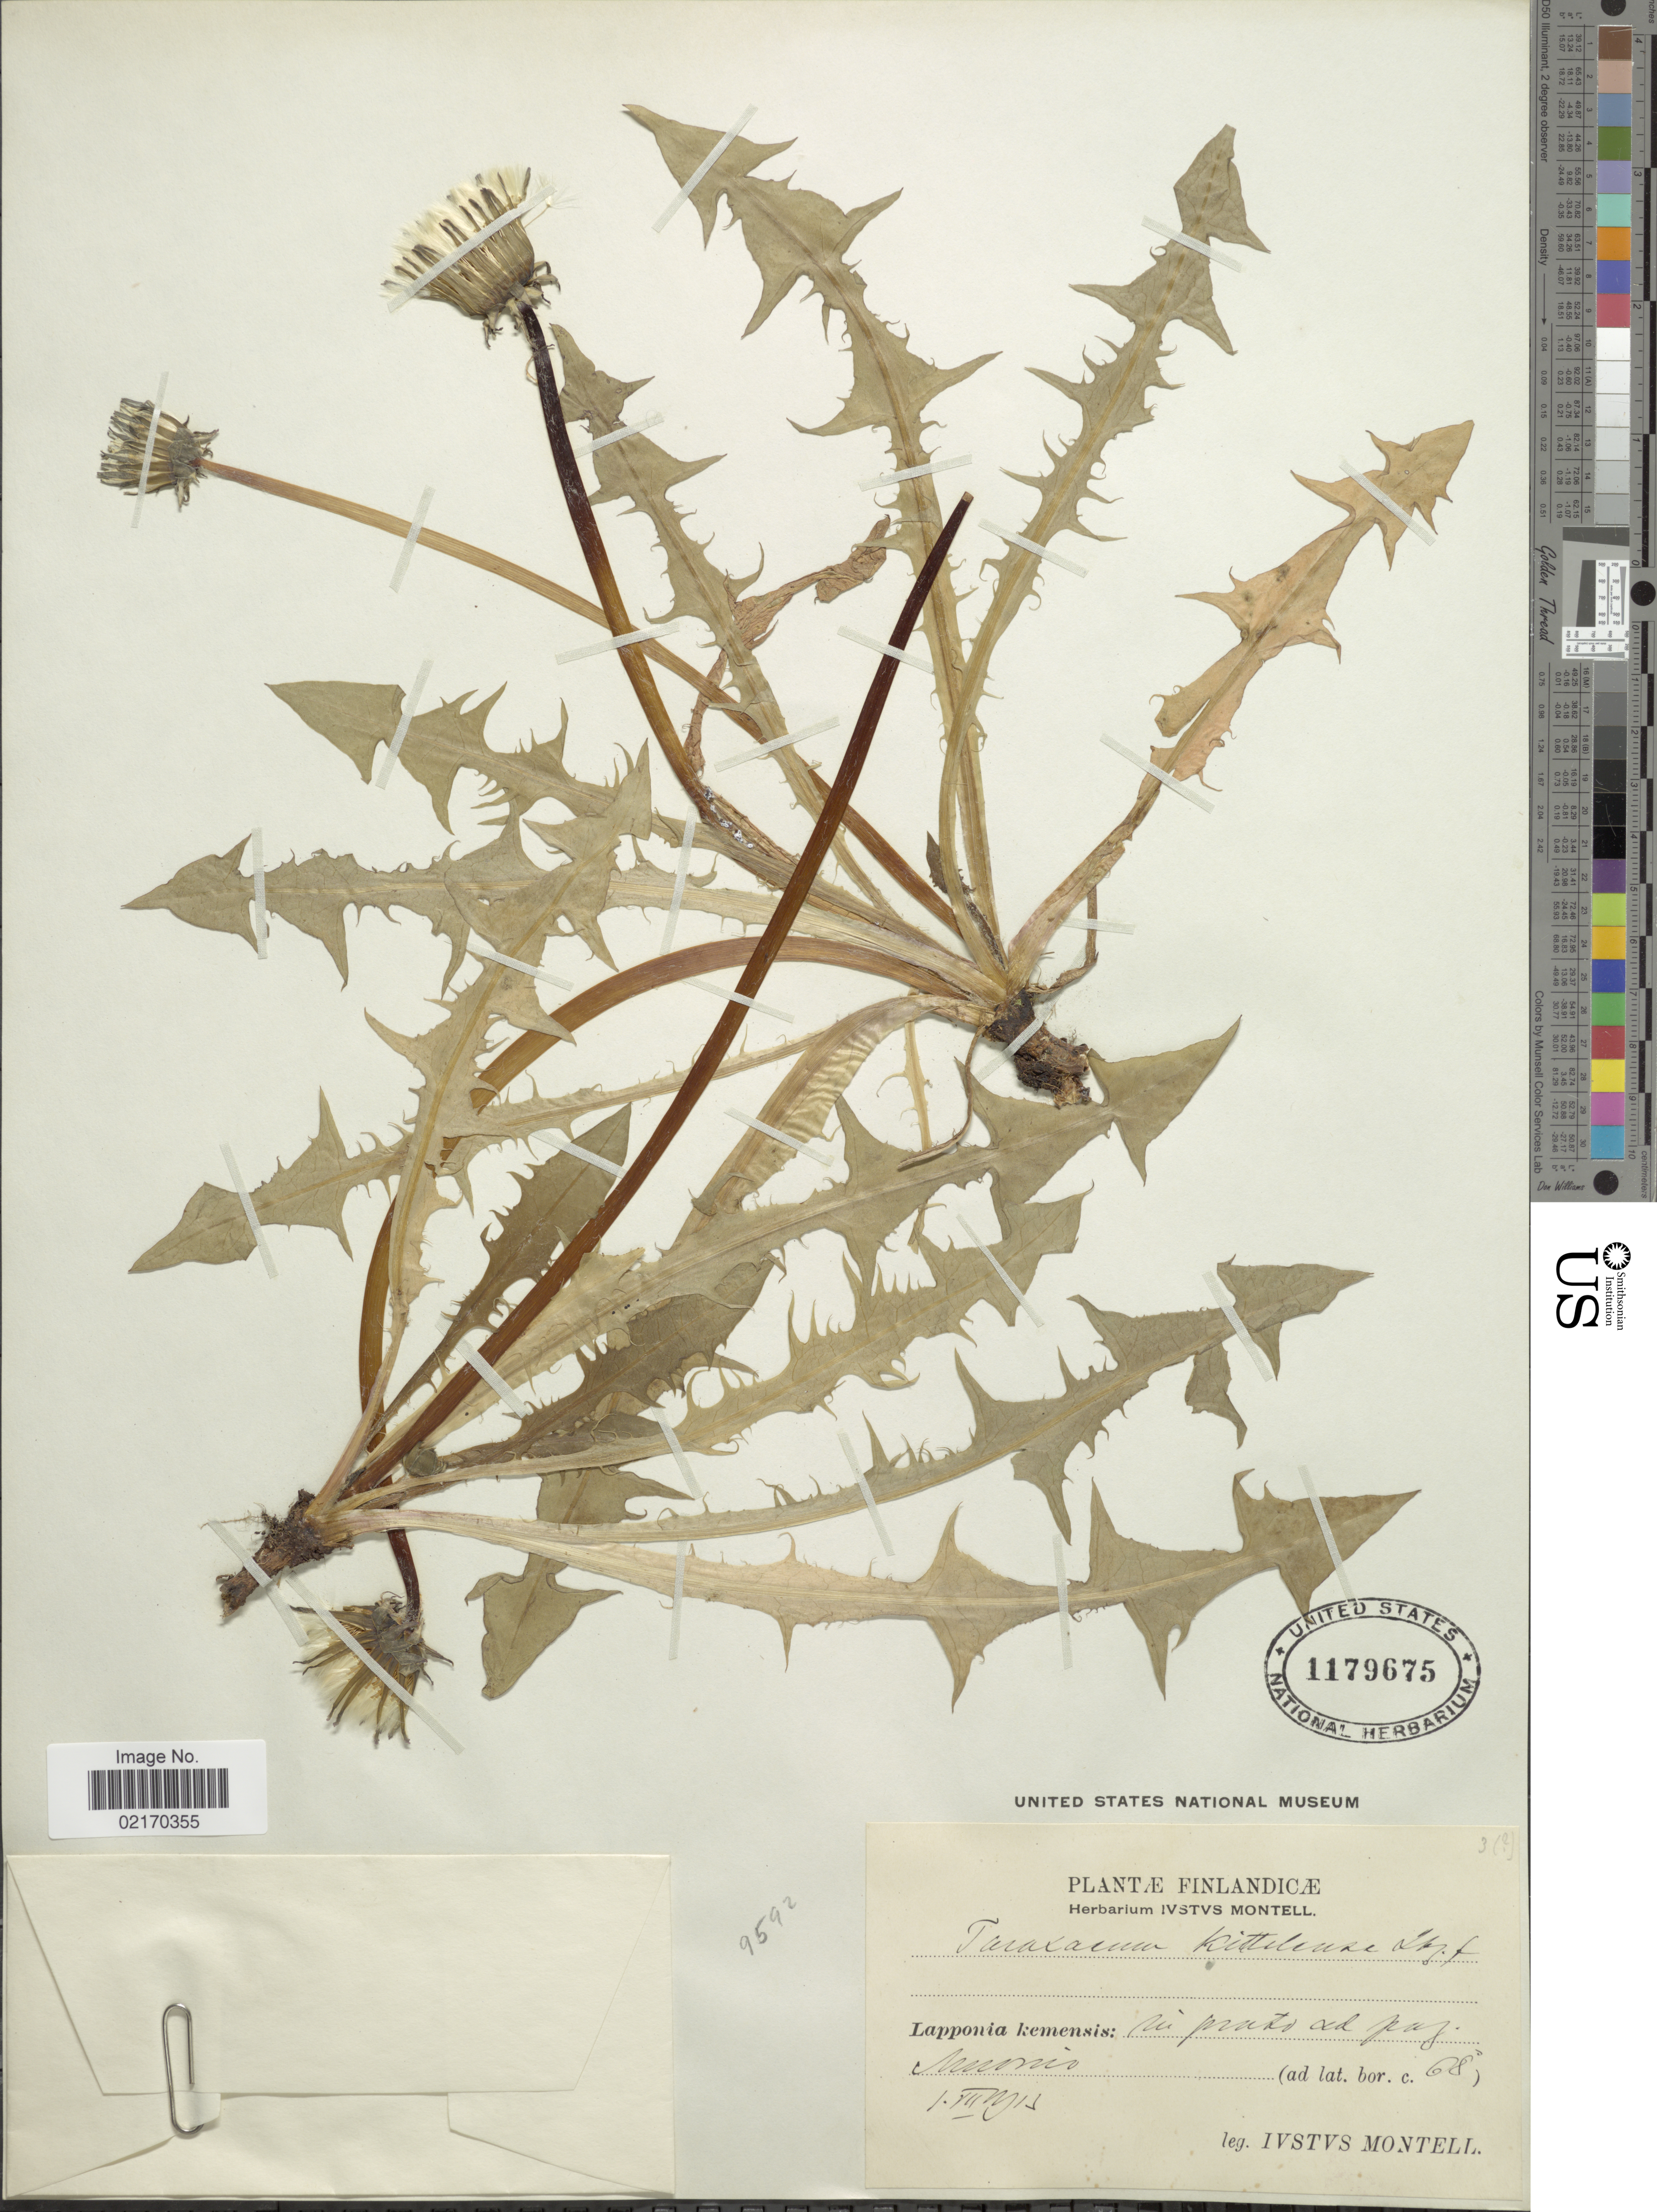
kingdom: Plantae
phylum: Tracheophyta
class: Magnoliopsida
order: Asterales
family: Asteraceae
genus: Taraxacum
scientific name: Taraxacum oxylobium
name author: Brenner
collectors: I. Montell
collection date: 1913-03-01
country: Finland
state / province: Lappi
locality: Muonio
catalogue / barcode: US 1179675